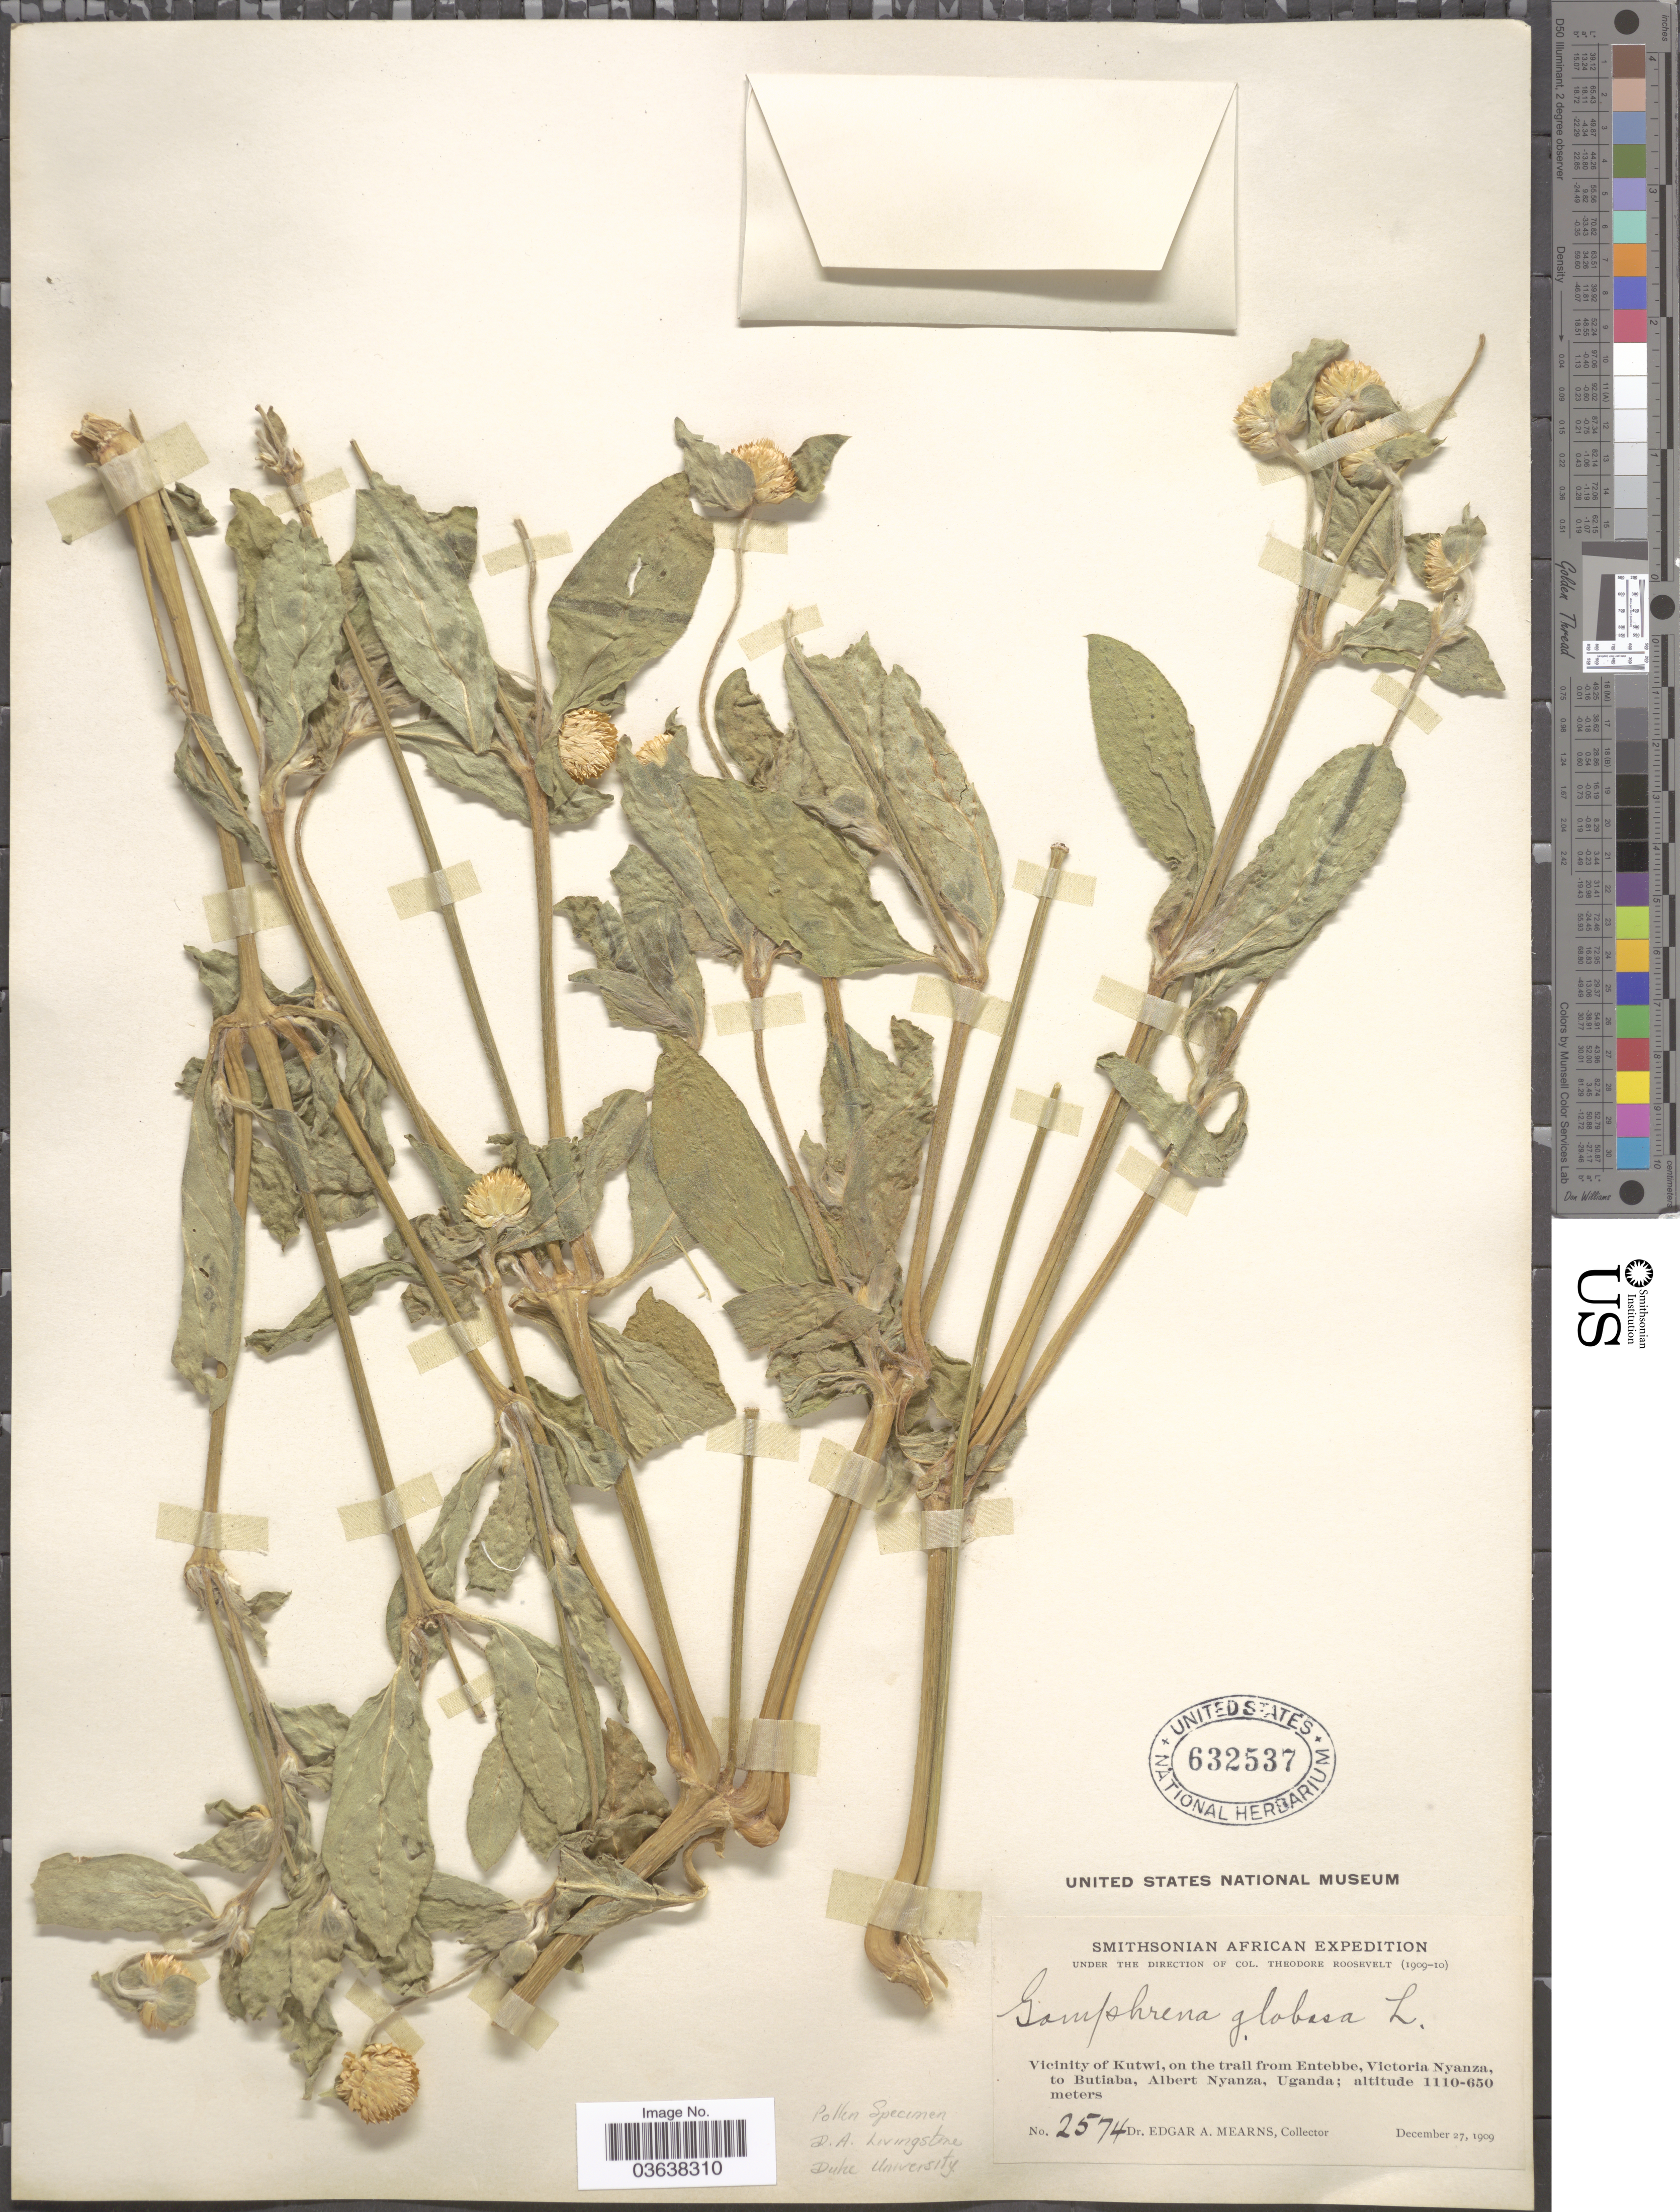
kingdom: Plantae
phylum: Tracheophyta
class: Magnoliopsida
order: Caryophyllales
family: Amaranthaceae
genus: Gomphrena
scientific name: Gomphrena globosa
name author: L.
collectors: E. A. Mearns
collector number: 2574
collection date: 1909-12-27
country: Uganda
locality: Vicinity of Kutwi, on the trail from Entebbe, Victoria Nyanza, to Butiaba, Albert Nyanza.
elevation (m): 650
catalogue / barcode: US 632537